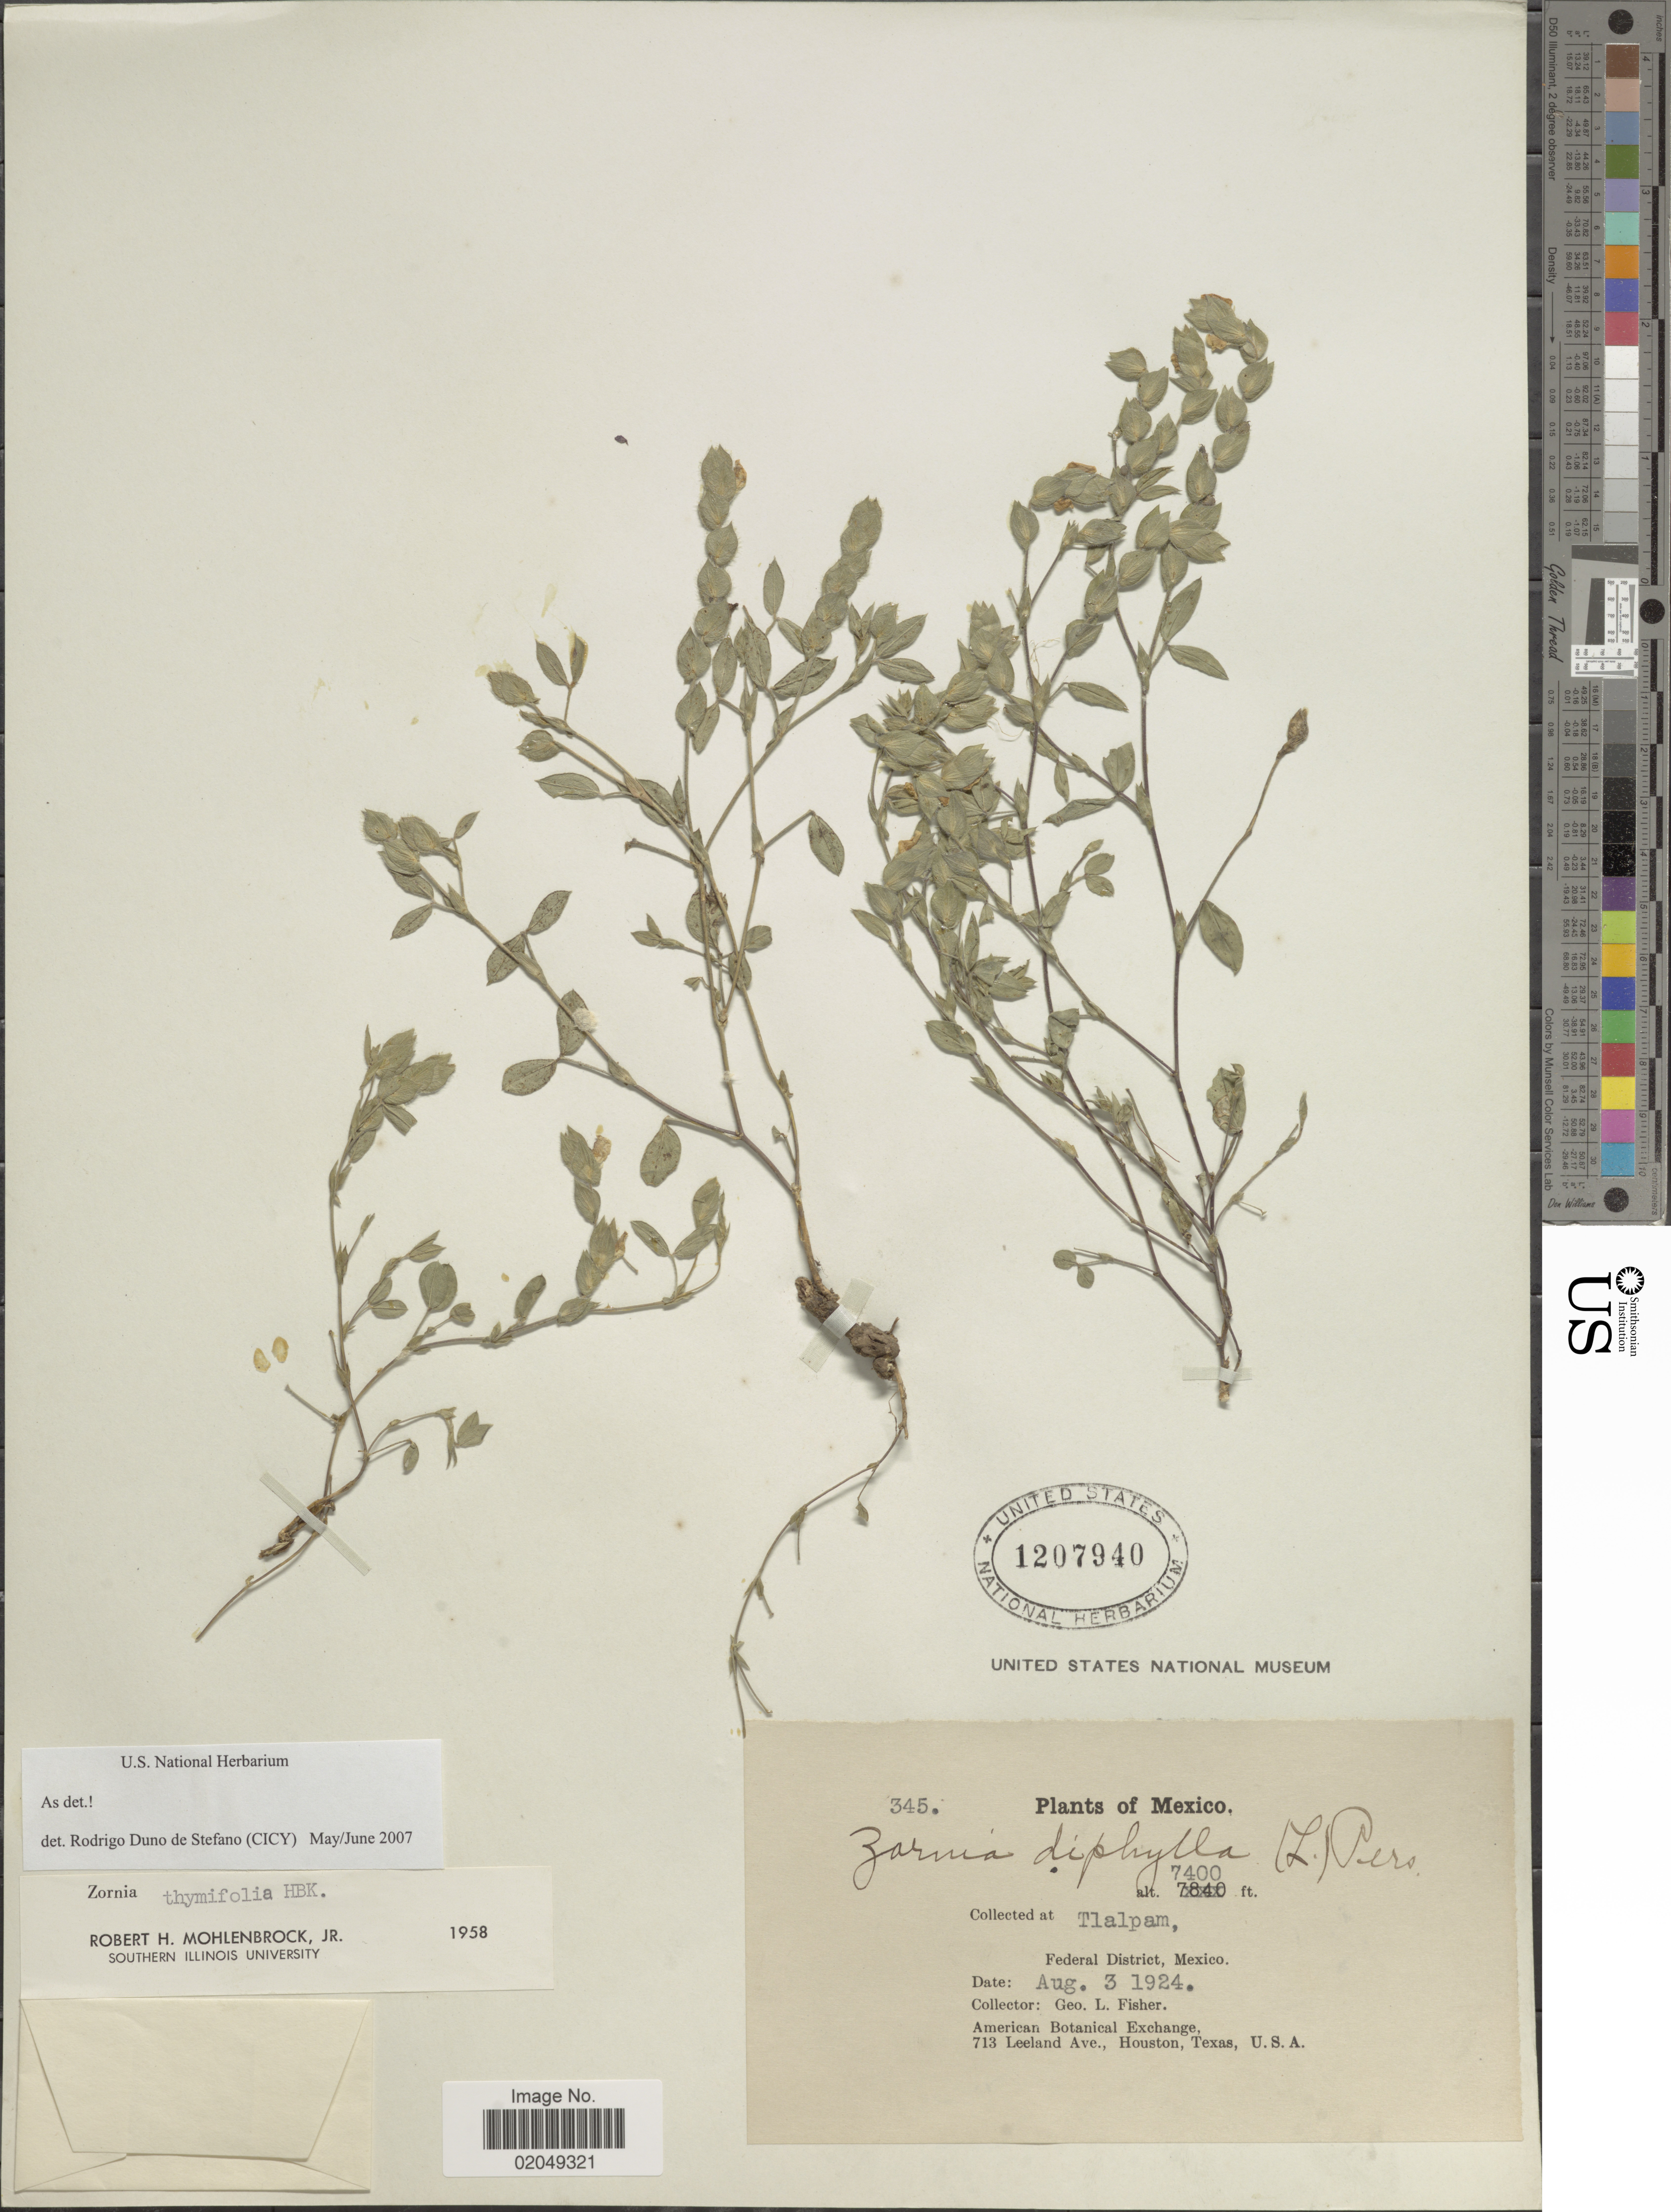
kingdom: Plantae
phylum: Tracheophyta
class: Magnoliopsida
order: Fabales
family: Fabaceae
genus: Zornia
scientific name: Zornia thymifolia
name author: Kunth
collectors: G. L. Fisher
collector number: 345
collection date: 1924-08-03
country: Mexico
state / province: Distrito Federal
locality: Federal District, Tlalpam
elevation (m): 2256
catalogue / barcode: US 1207940